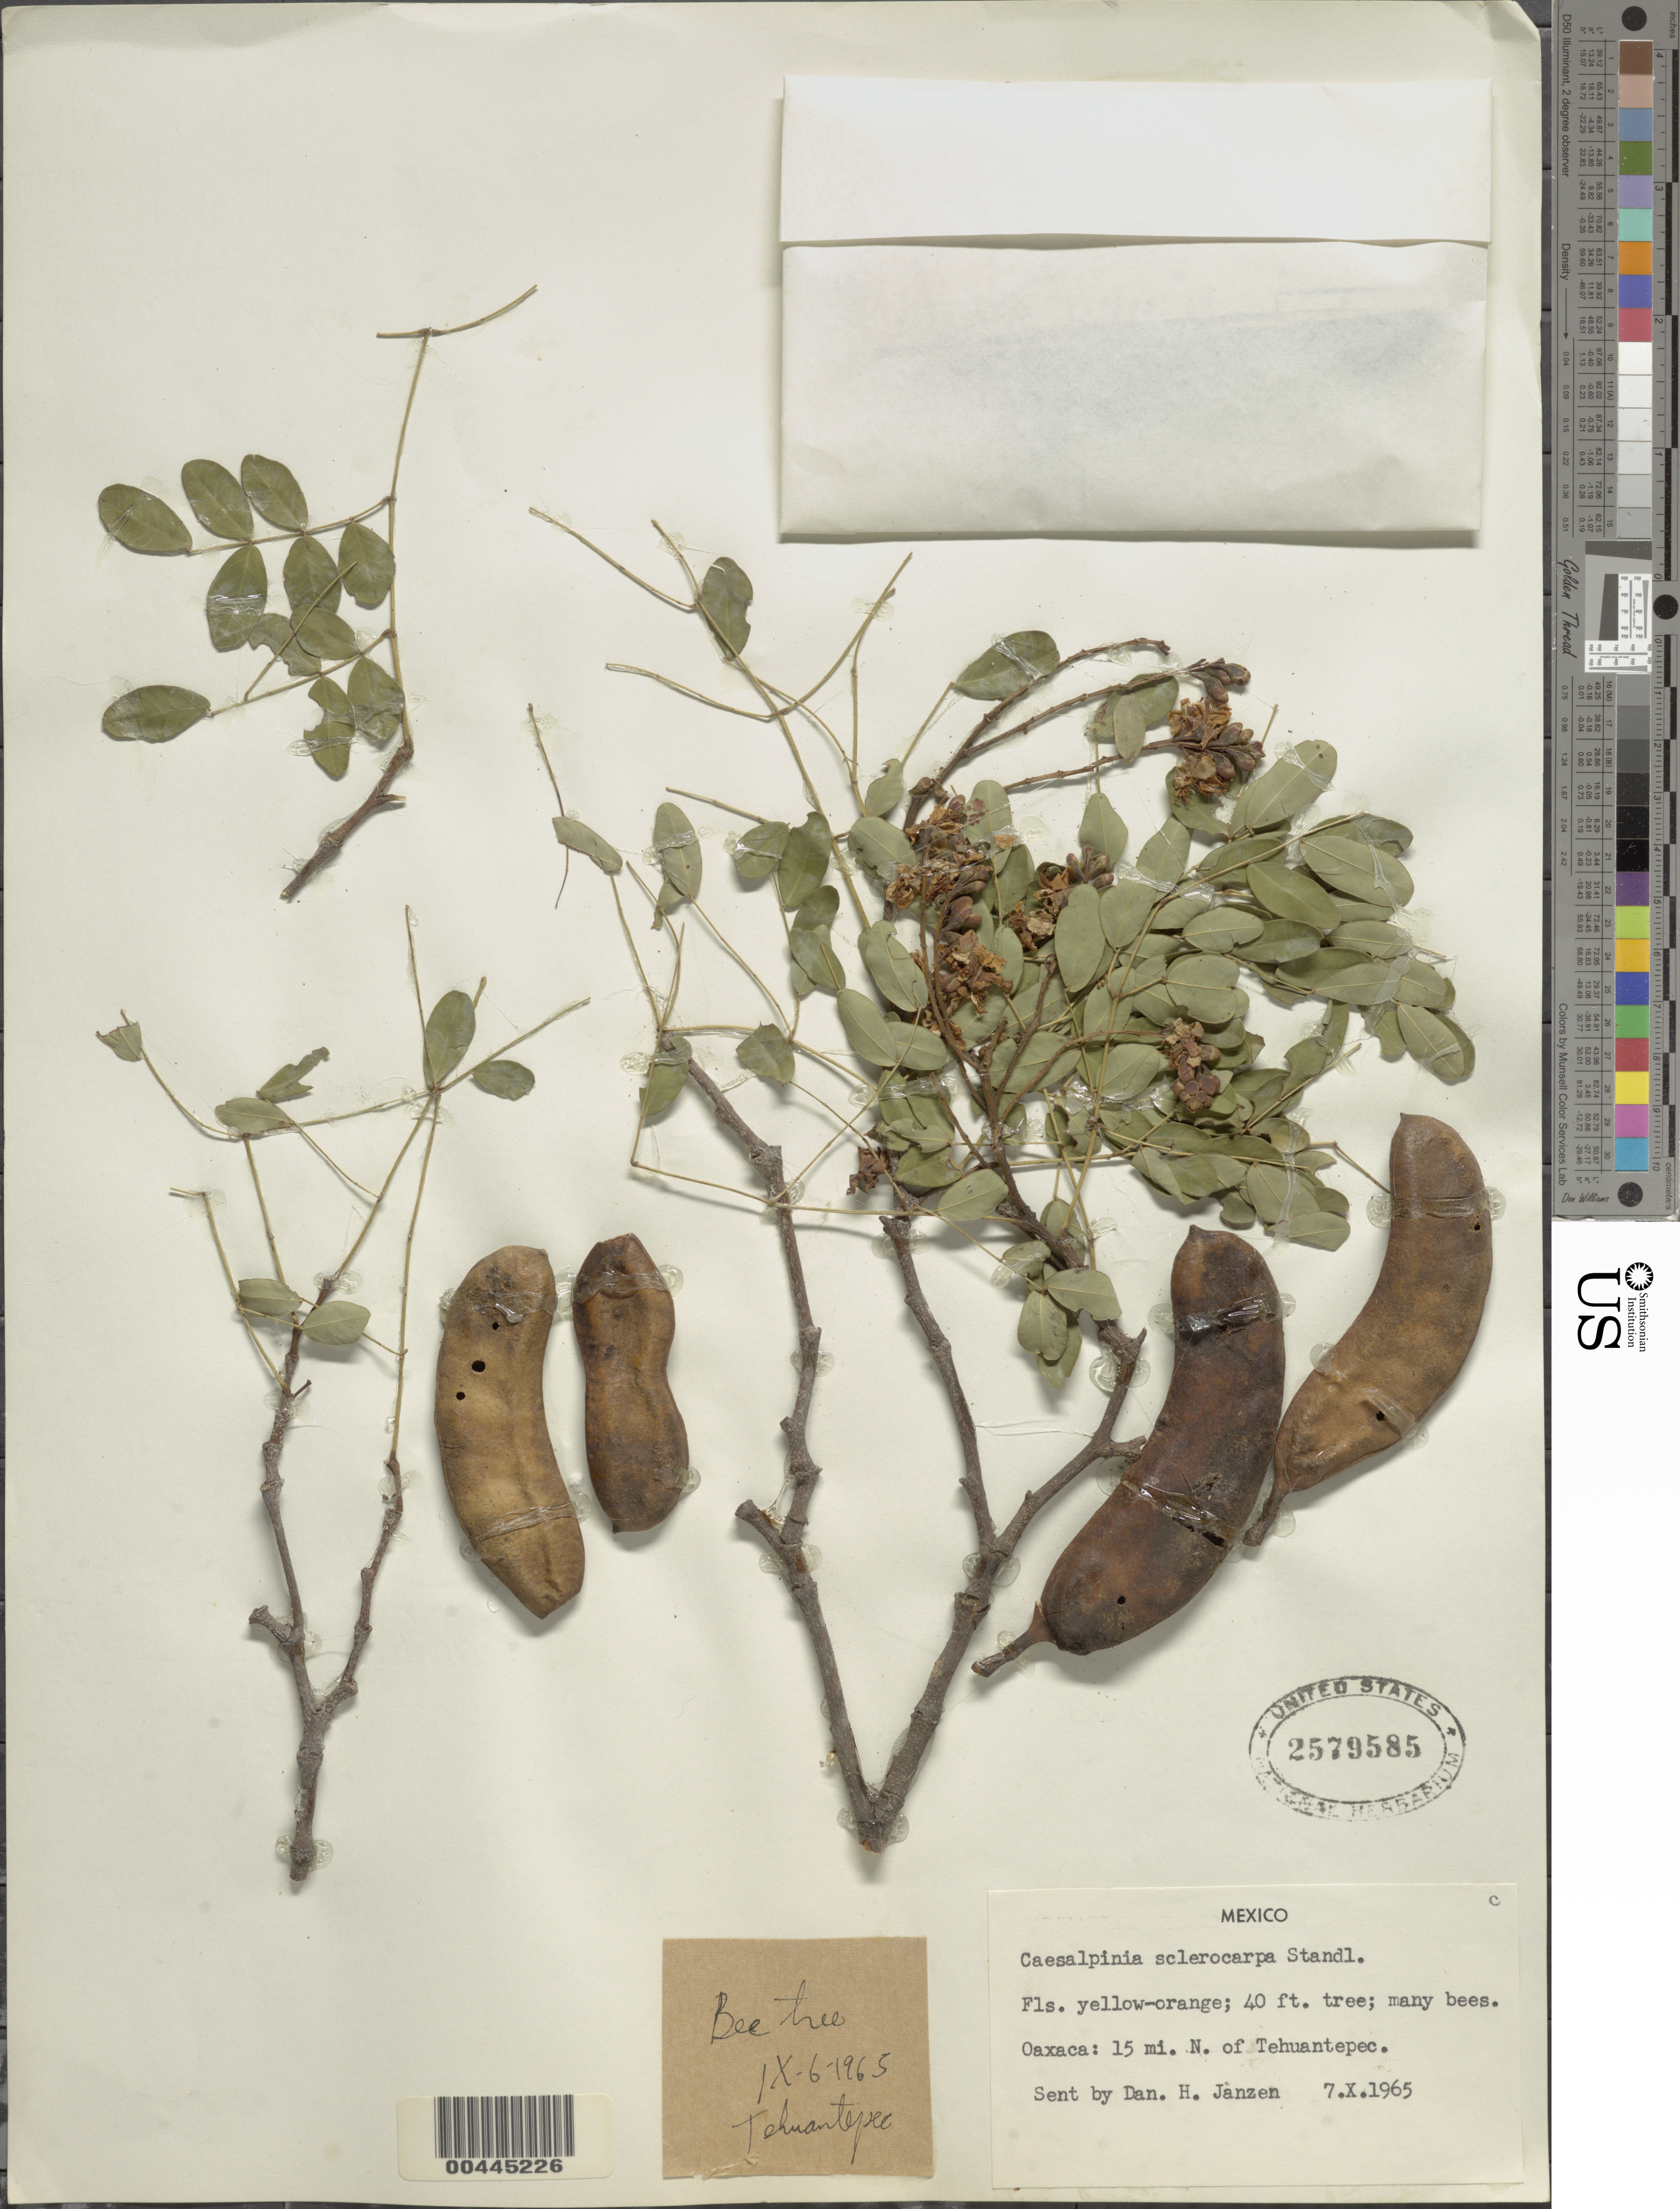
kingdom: Plantae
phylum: Tracheophyta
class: Magnoliopsida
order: Fabales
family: Fabaceae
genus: Libidibia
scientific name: Libidibia sclerocarpa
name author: (Standl.) Britton & Rose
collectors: D. Janzen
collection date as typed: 07 Oct 1965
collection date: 1965-10-07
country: Mexico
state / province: Oaxaca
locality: N of Tehuantepec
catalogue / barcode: US 2579585